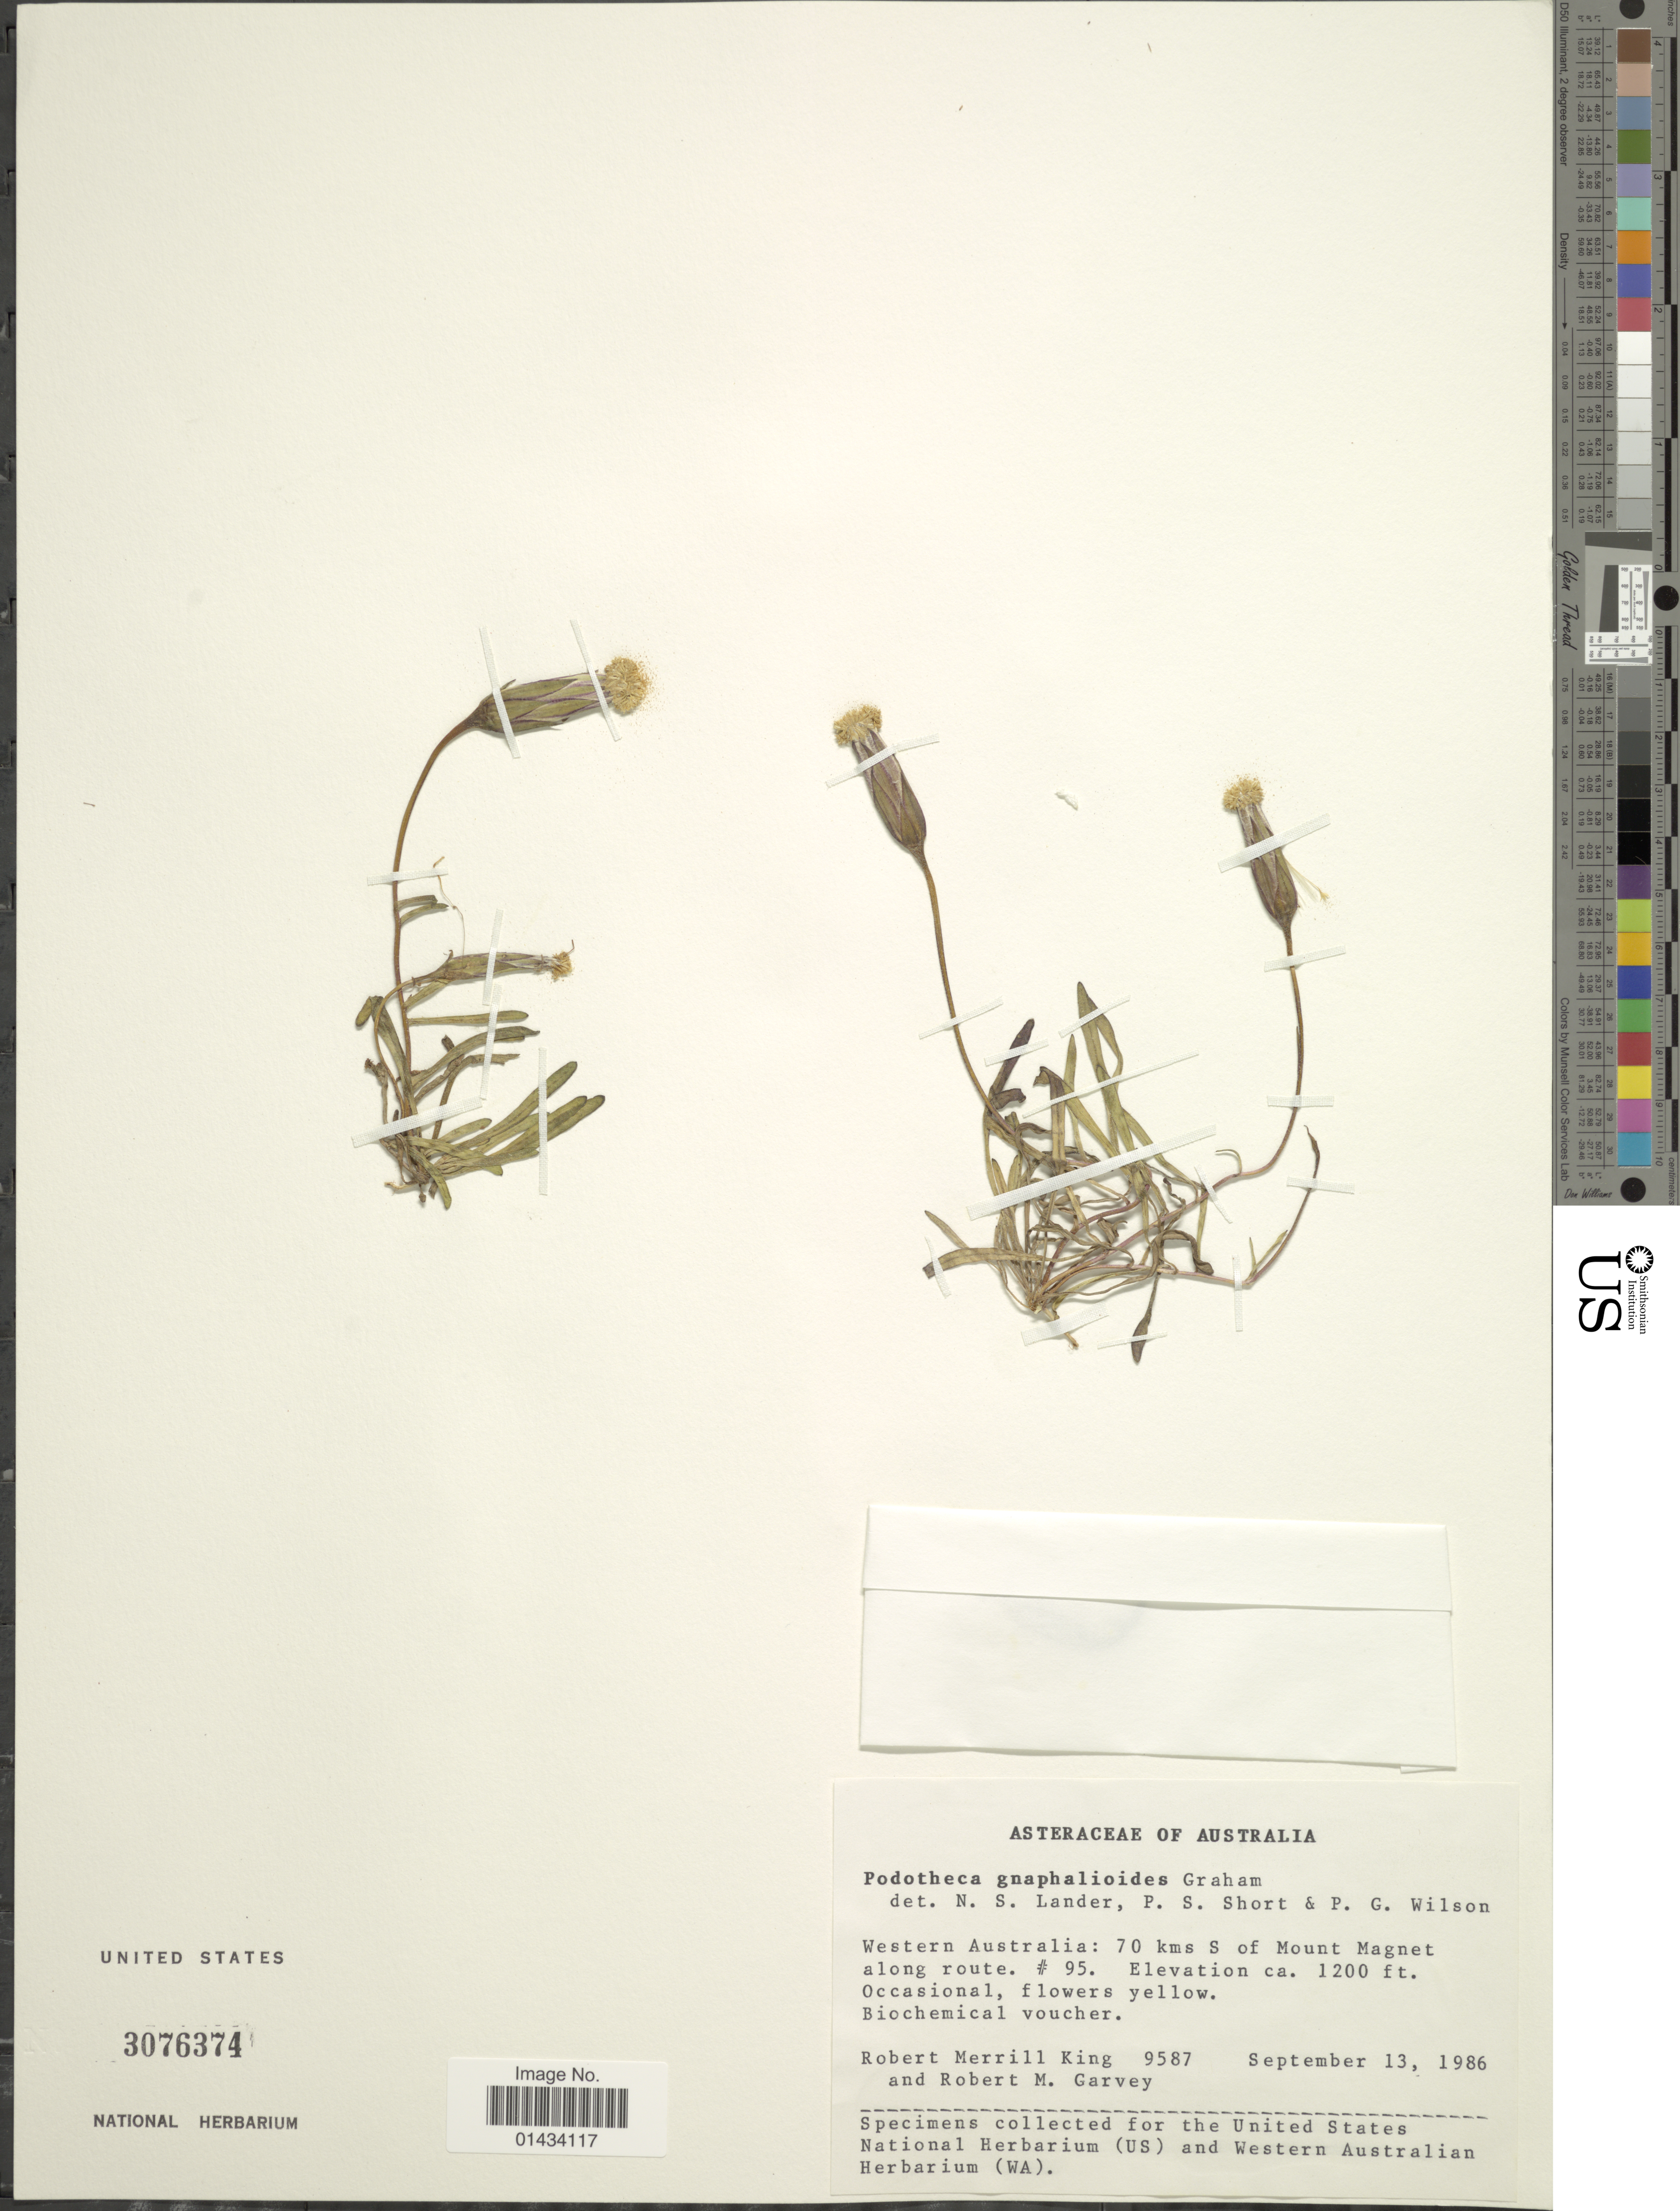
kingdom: Plantae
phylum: Tracheophyta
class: Magnoliopsida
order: Asterales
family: Asteraceae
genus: Podotheca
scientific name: Podotheca gnaphalioides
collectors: R. M. King & R. Garvey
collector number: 9587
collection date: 1986-09-13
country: Australia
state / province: Western Australia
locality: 70 kms S of Mount Magnet along route #95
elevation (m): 366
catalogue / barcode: US 3076374